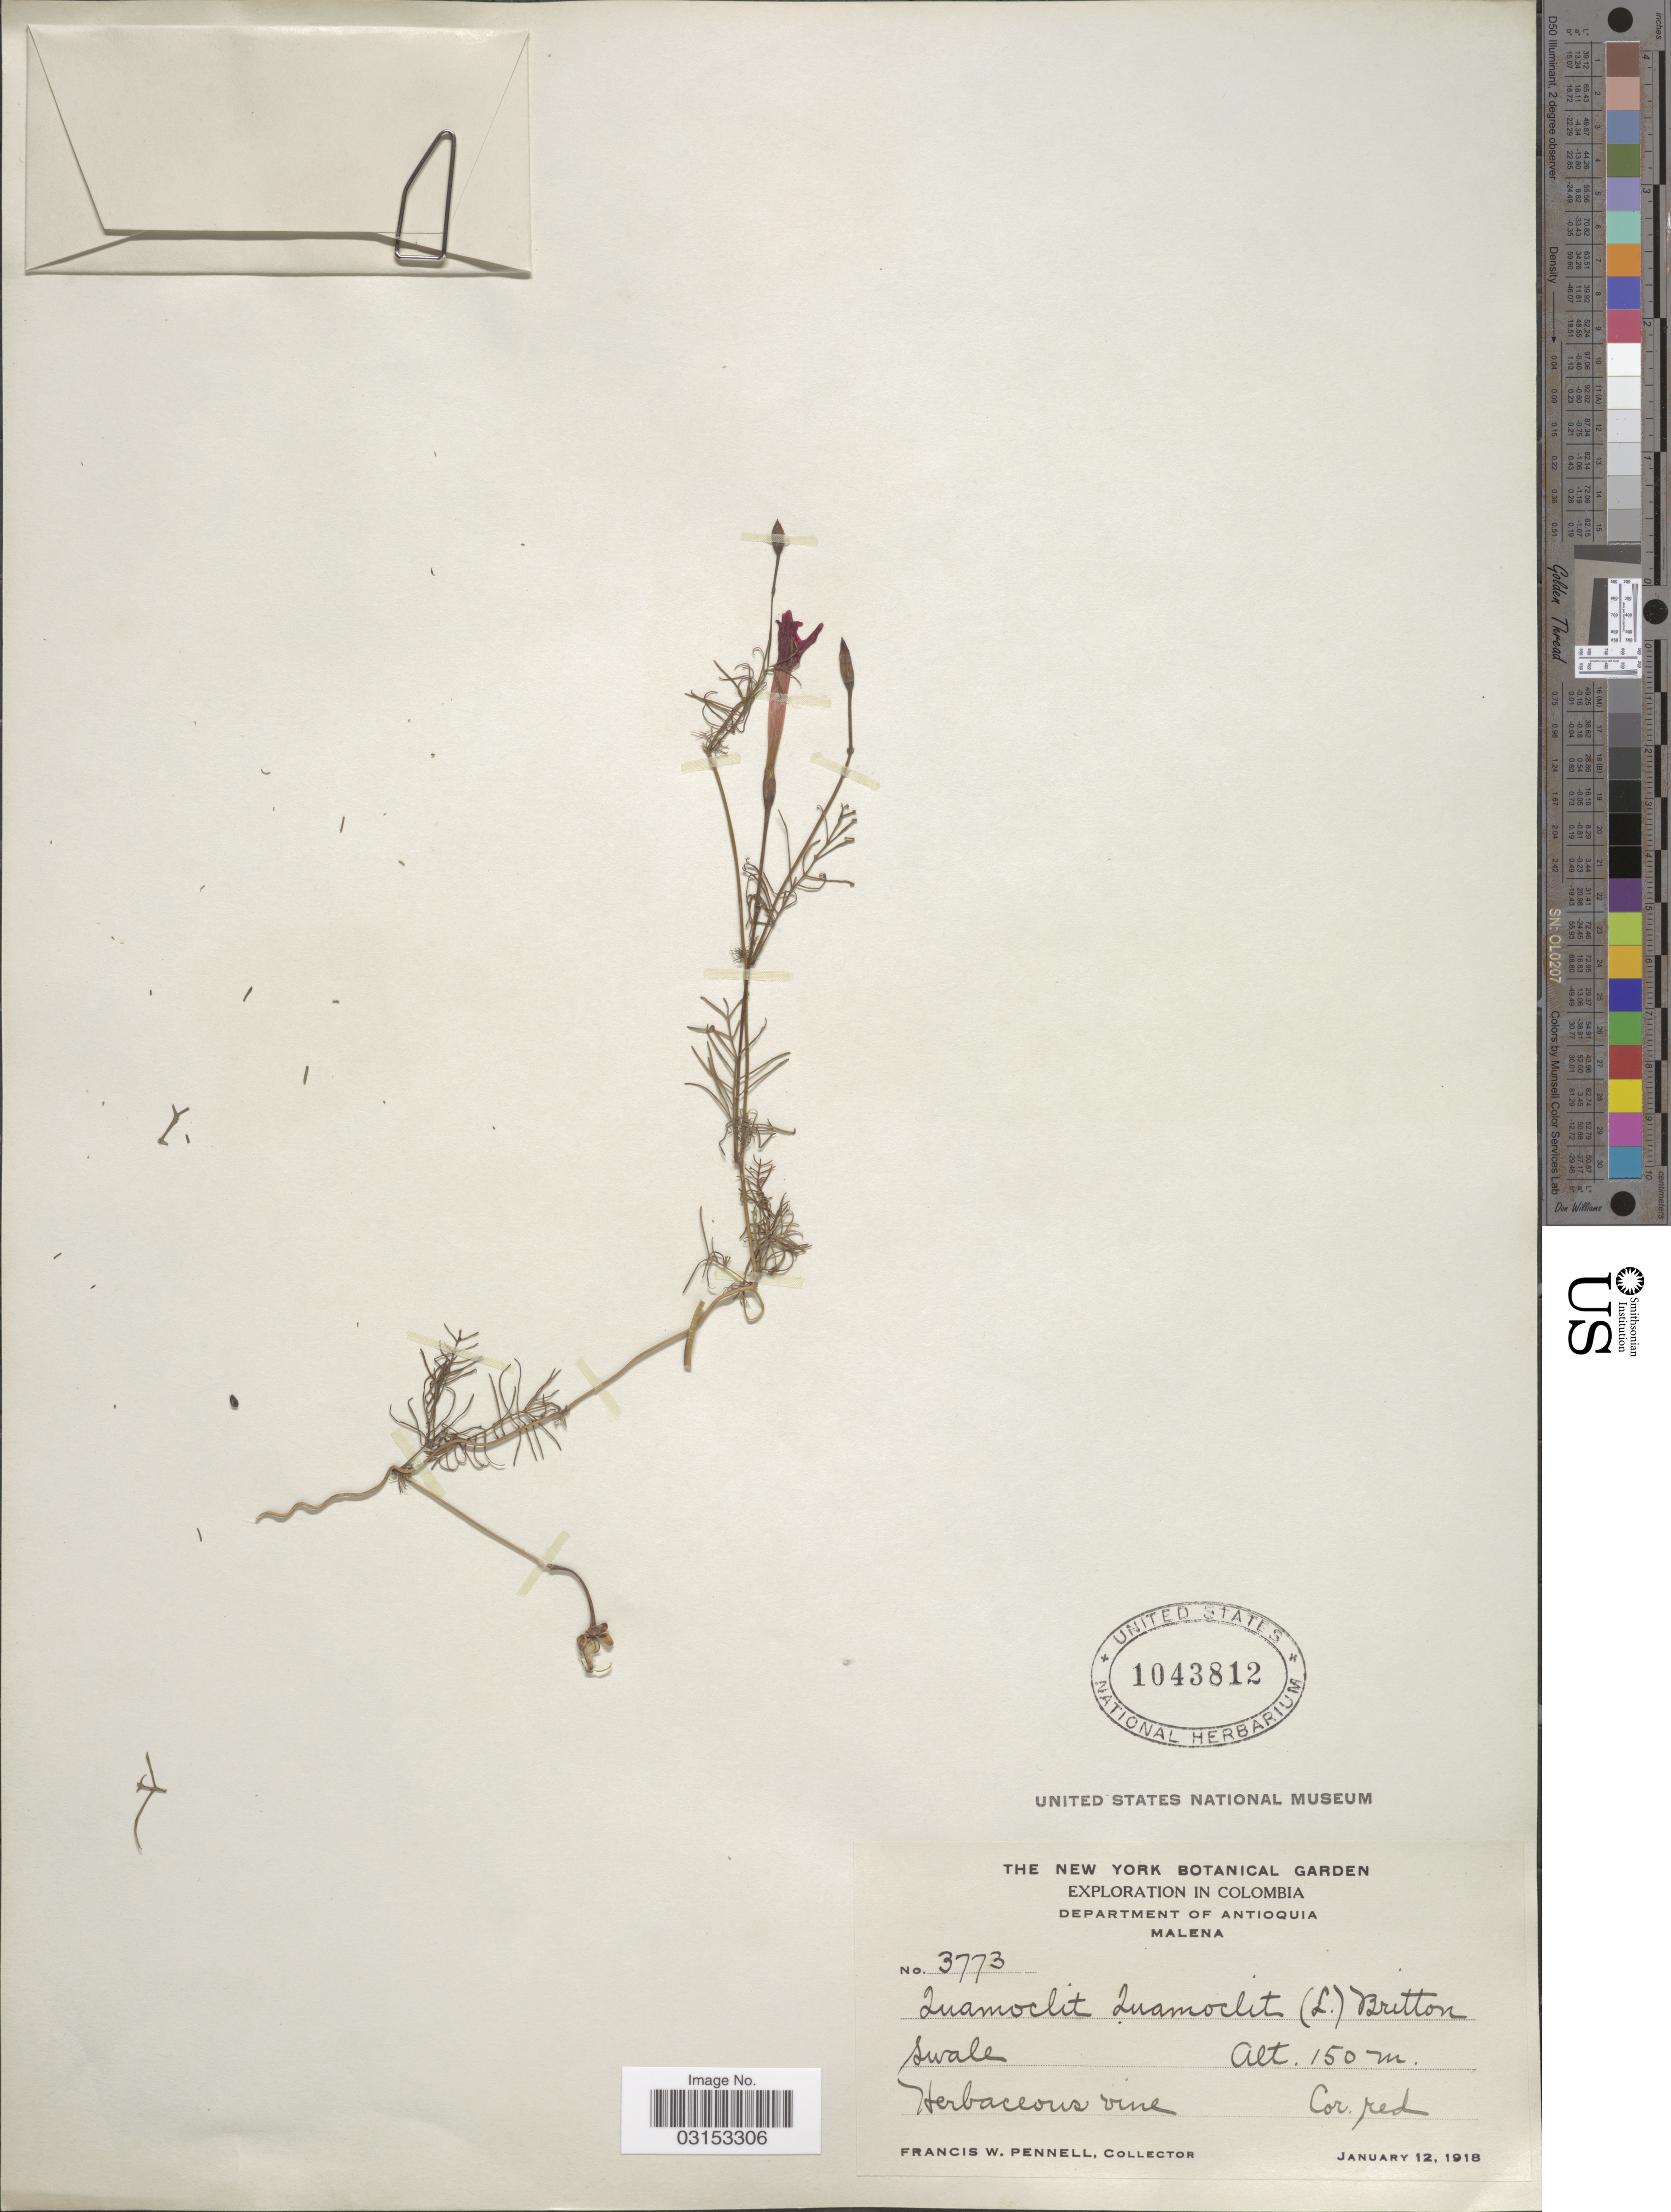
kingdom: Plantae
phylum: Tracheophyta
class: Magnoliopsida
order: Solanales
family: Convolvulaceae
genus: Ipomoea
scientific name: Ipomoea quamoclit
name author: L.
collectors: F. W. Pennell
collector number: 3773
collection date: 1918-01-12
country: Colombia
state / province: Antioquia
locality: Department of Antioquia. Malena.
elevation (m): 150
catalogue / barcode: US 1043812